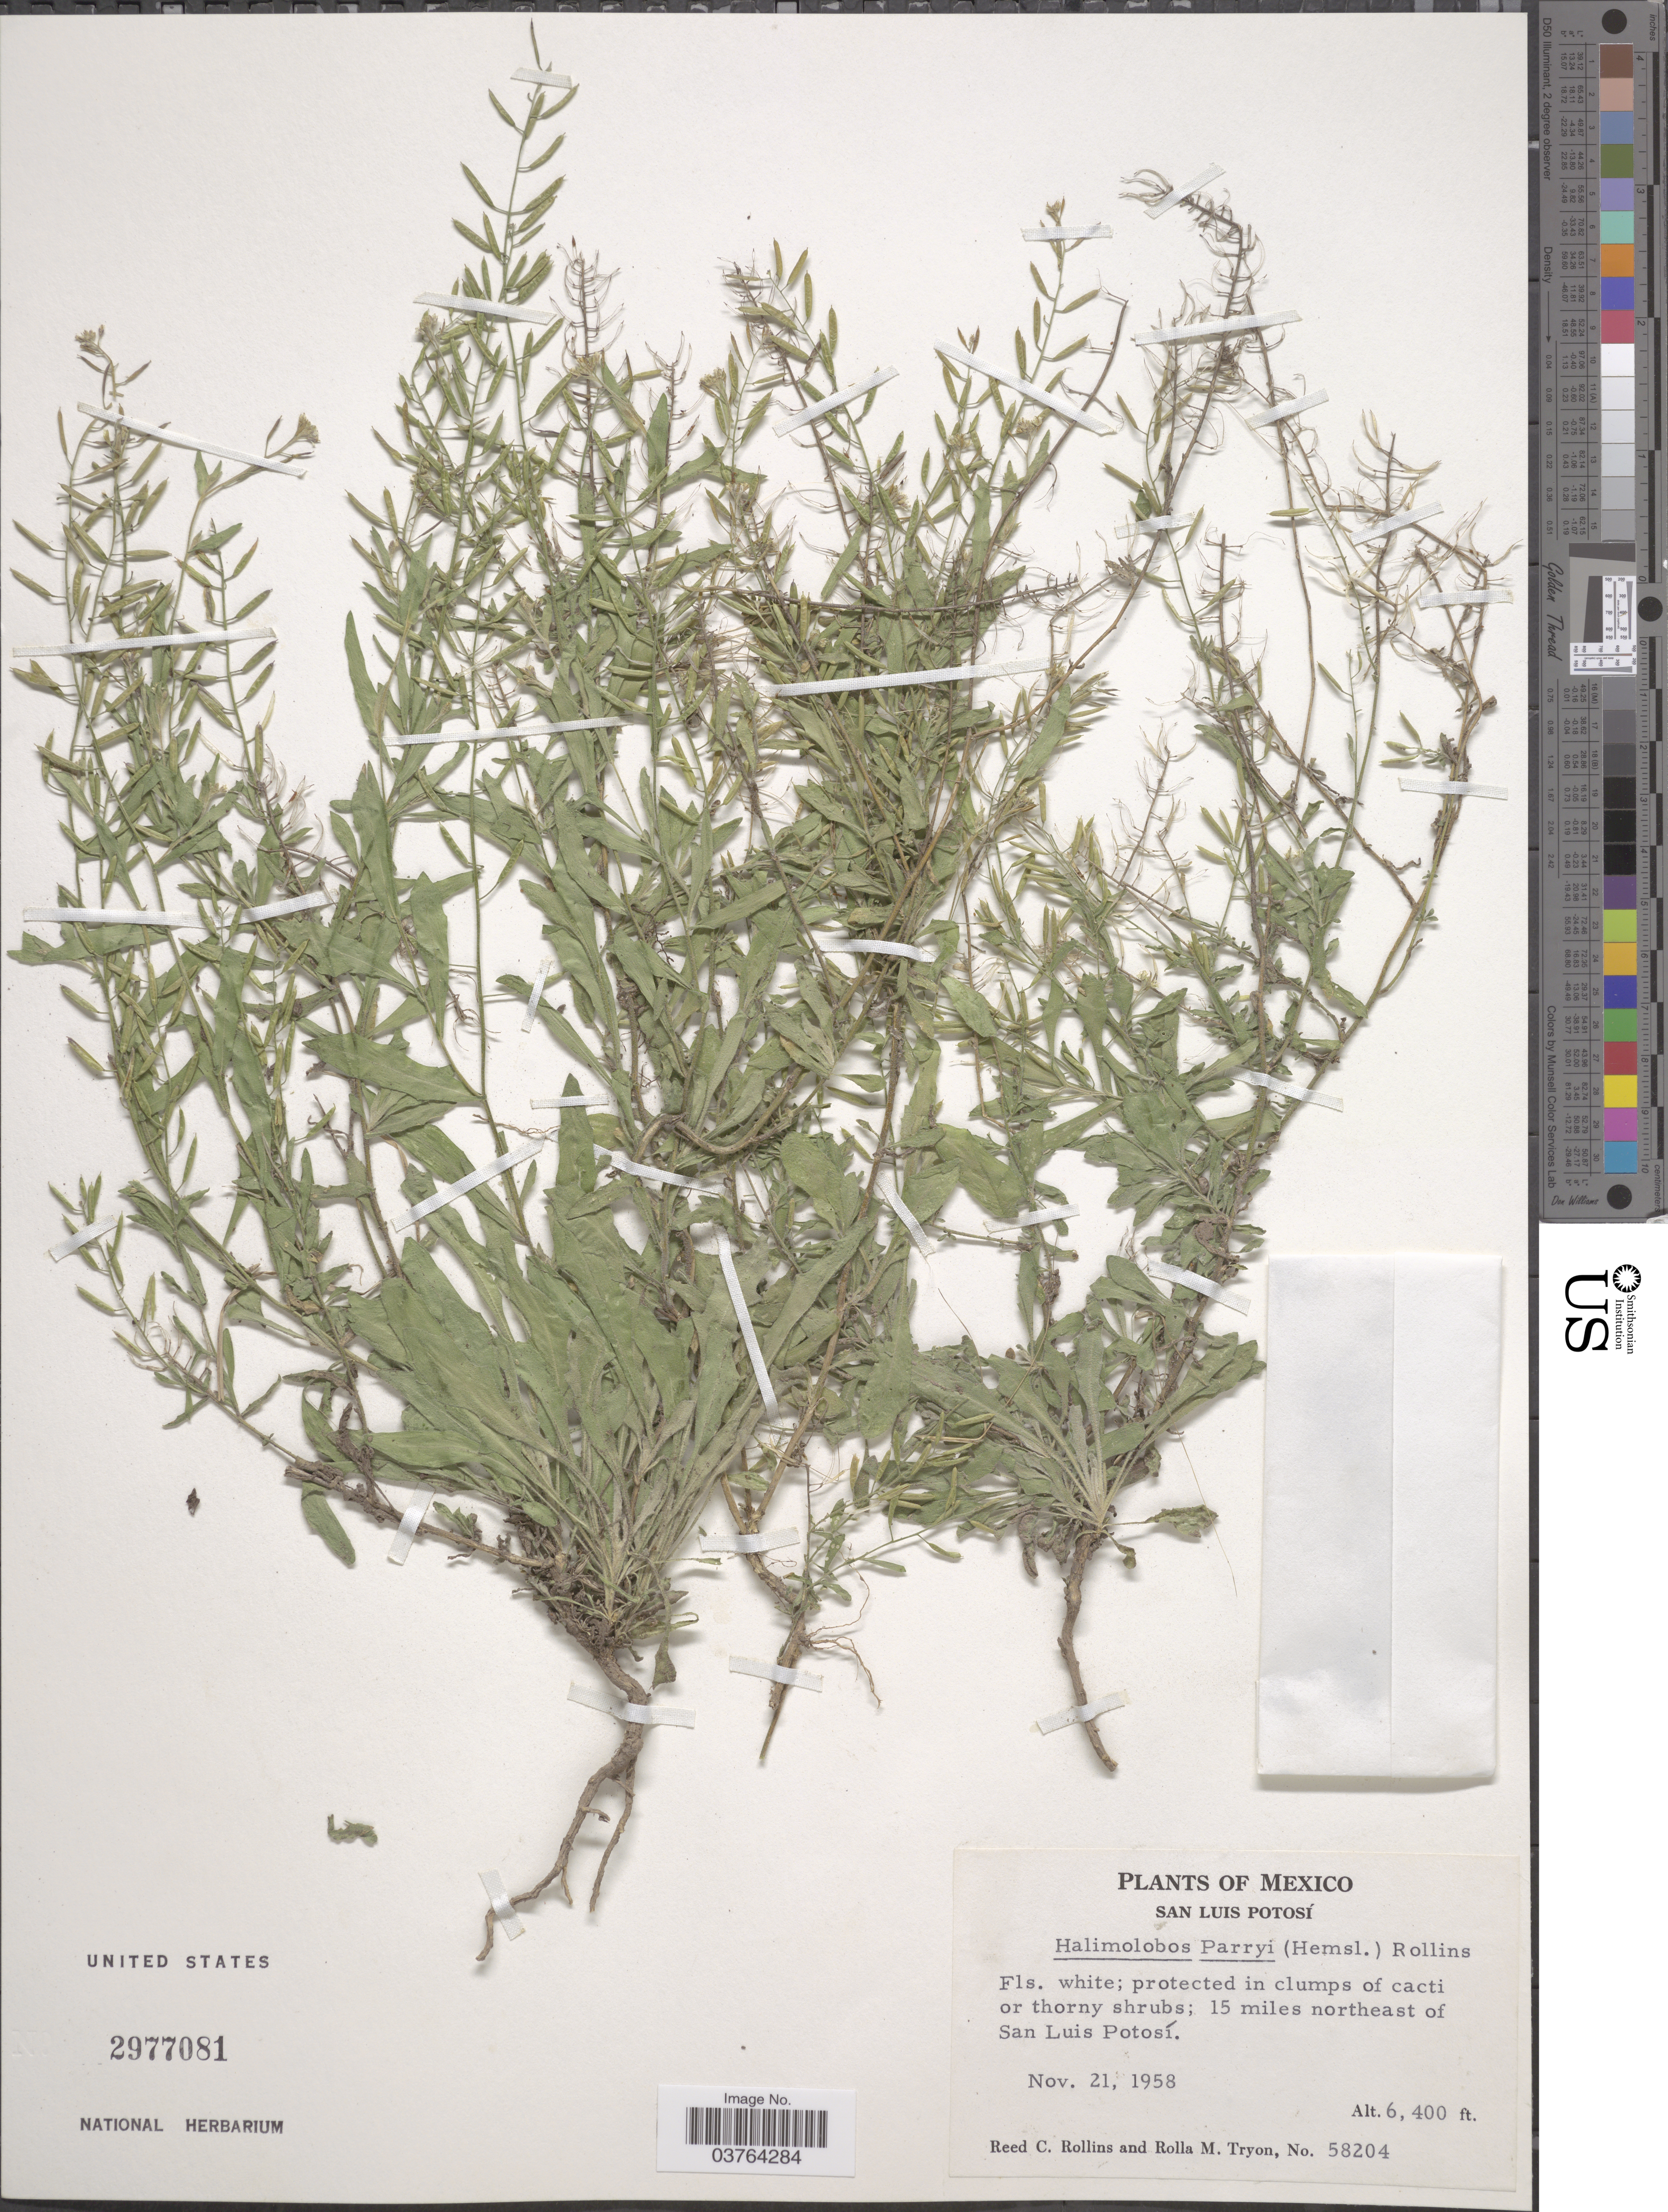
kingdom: Plantae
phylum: Tracheophyta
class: Magnoliopsida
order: Brassicales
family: Brassicaceae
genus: Halimolobos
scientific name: Halimolobos parryi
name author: Rollins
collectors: R. C. Rollins & R. M. Tryon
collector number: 58204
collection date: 1958-11-21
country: Mexico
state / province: San Luis Potosí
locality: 15 miles northeast of San Luis Potosí.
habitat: protected in clumps of cacti or thorny shrubs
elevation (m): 1951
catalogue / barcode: US 2977081